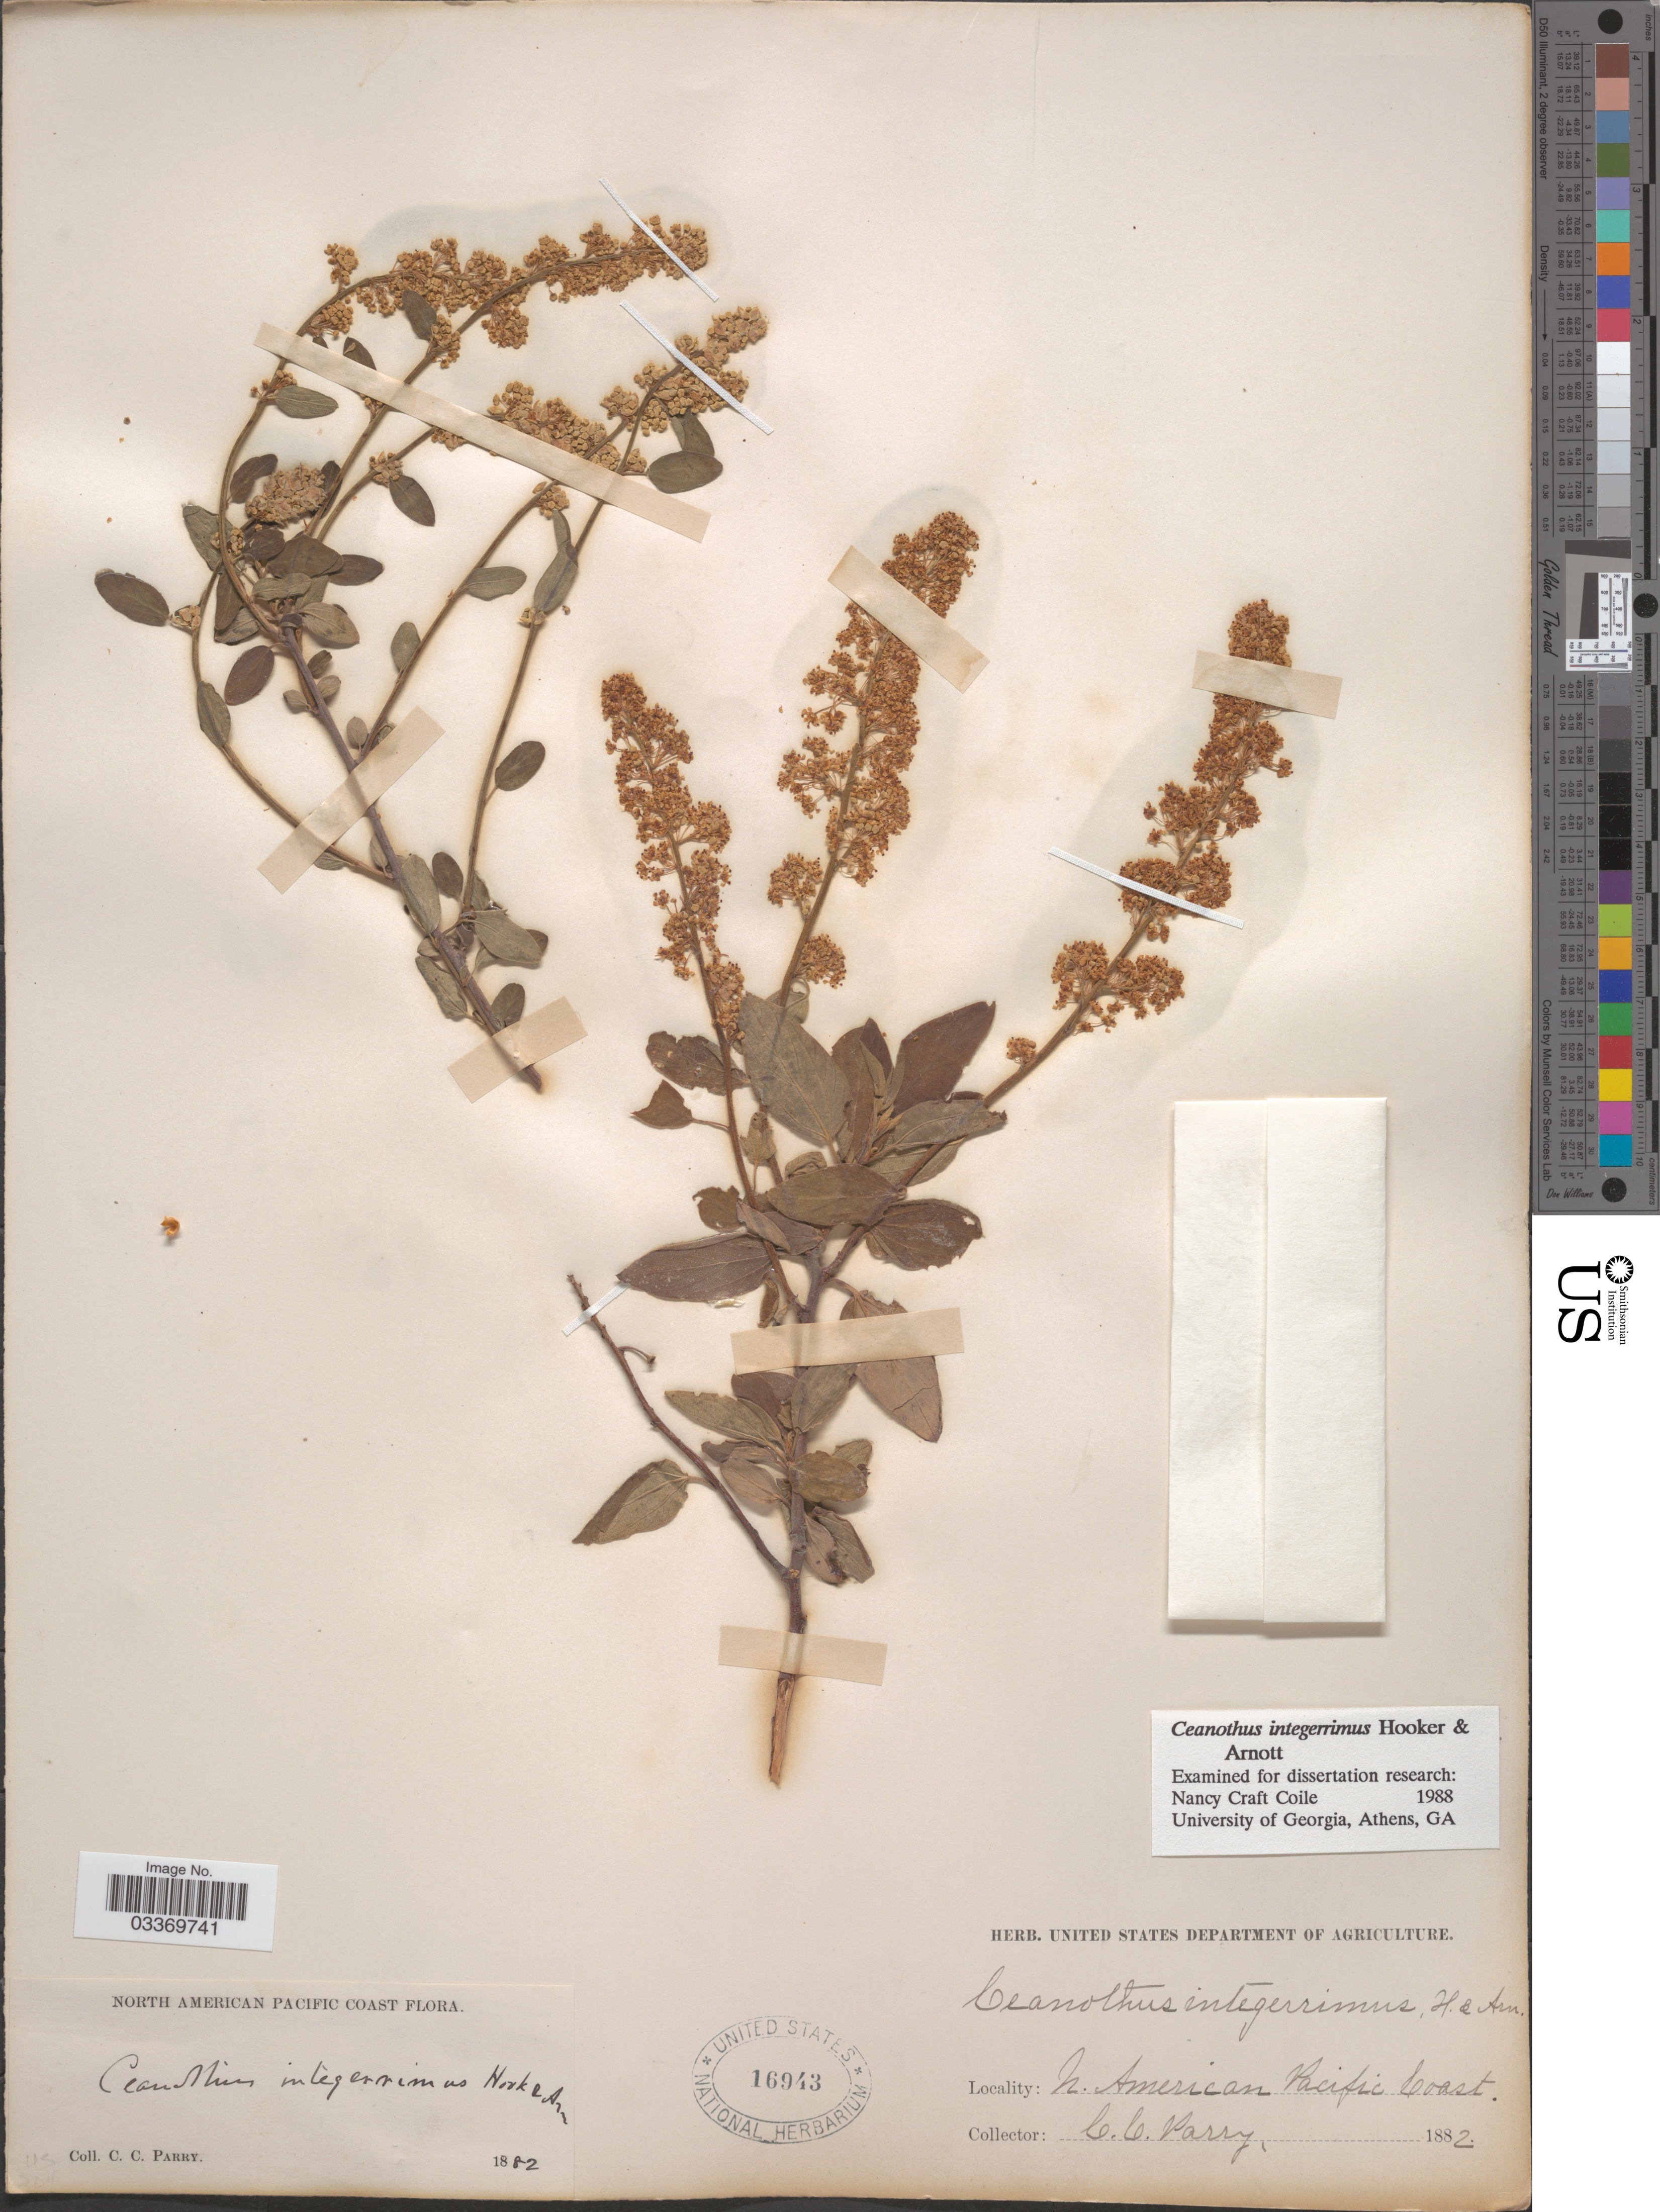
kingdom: Plantae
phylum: Tracheophyta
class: Magnoliopsida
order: Rosales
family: Rhamnaceae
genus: Ceanothus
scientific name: Ceanothus integerrimus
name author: Hook. & Arn.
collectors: C. C. Parry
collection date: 1882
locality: North American Pacific Coast.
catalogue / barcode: US 16943